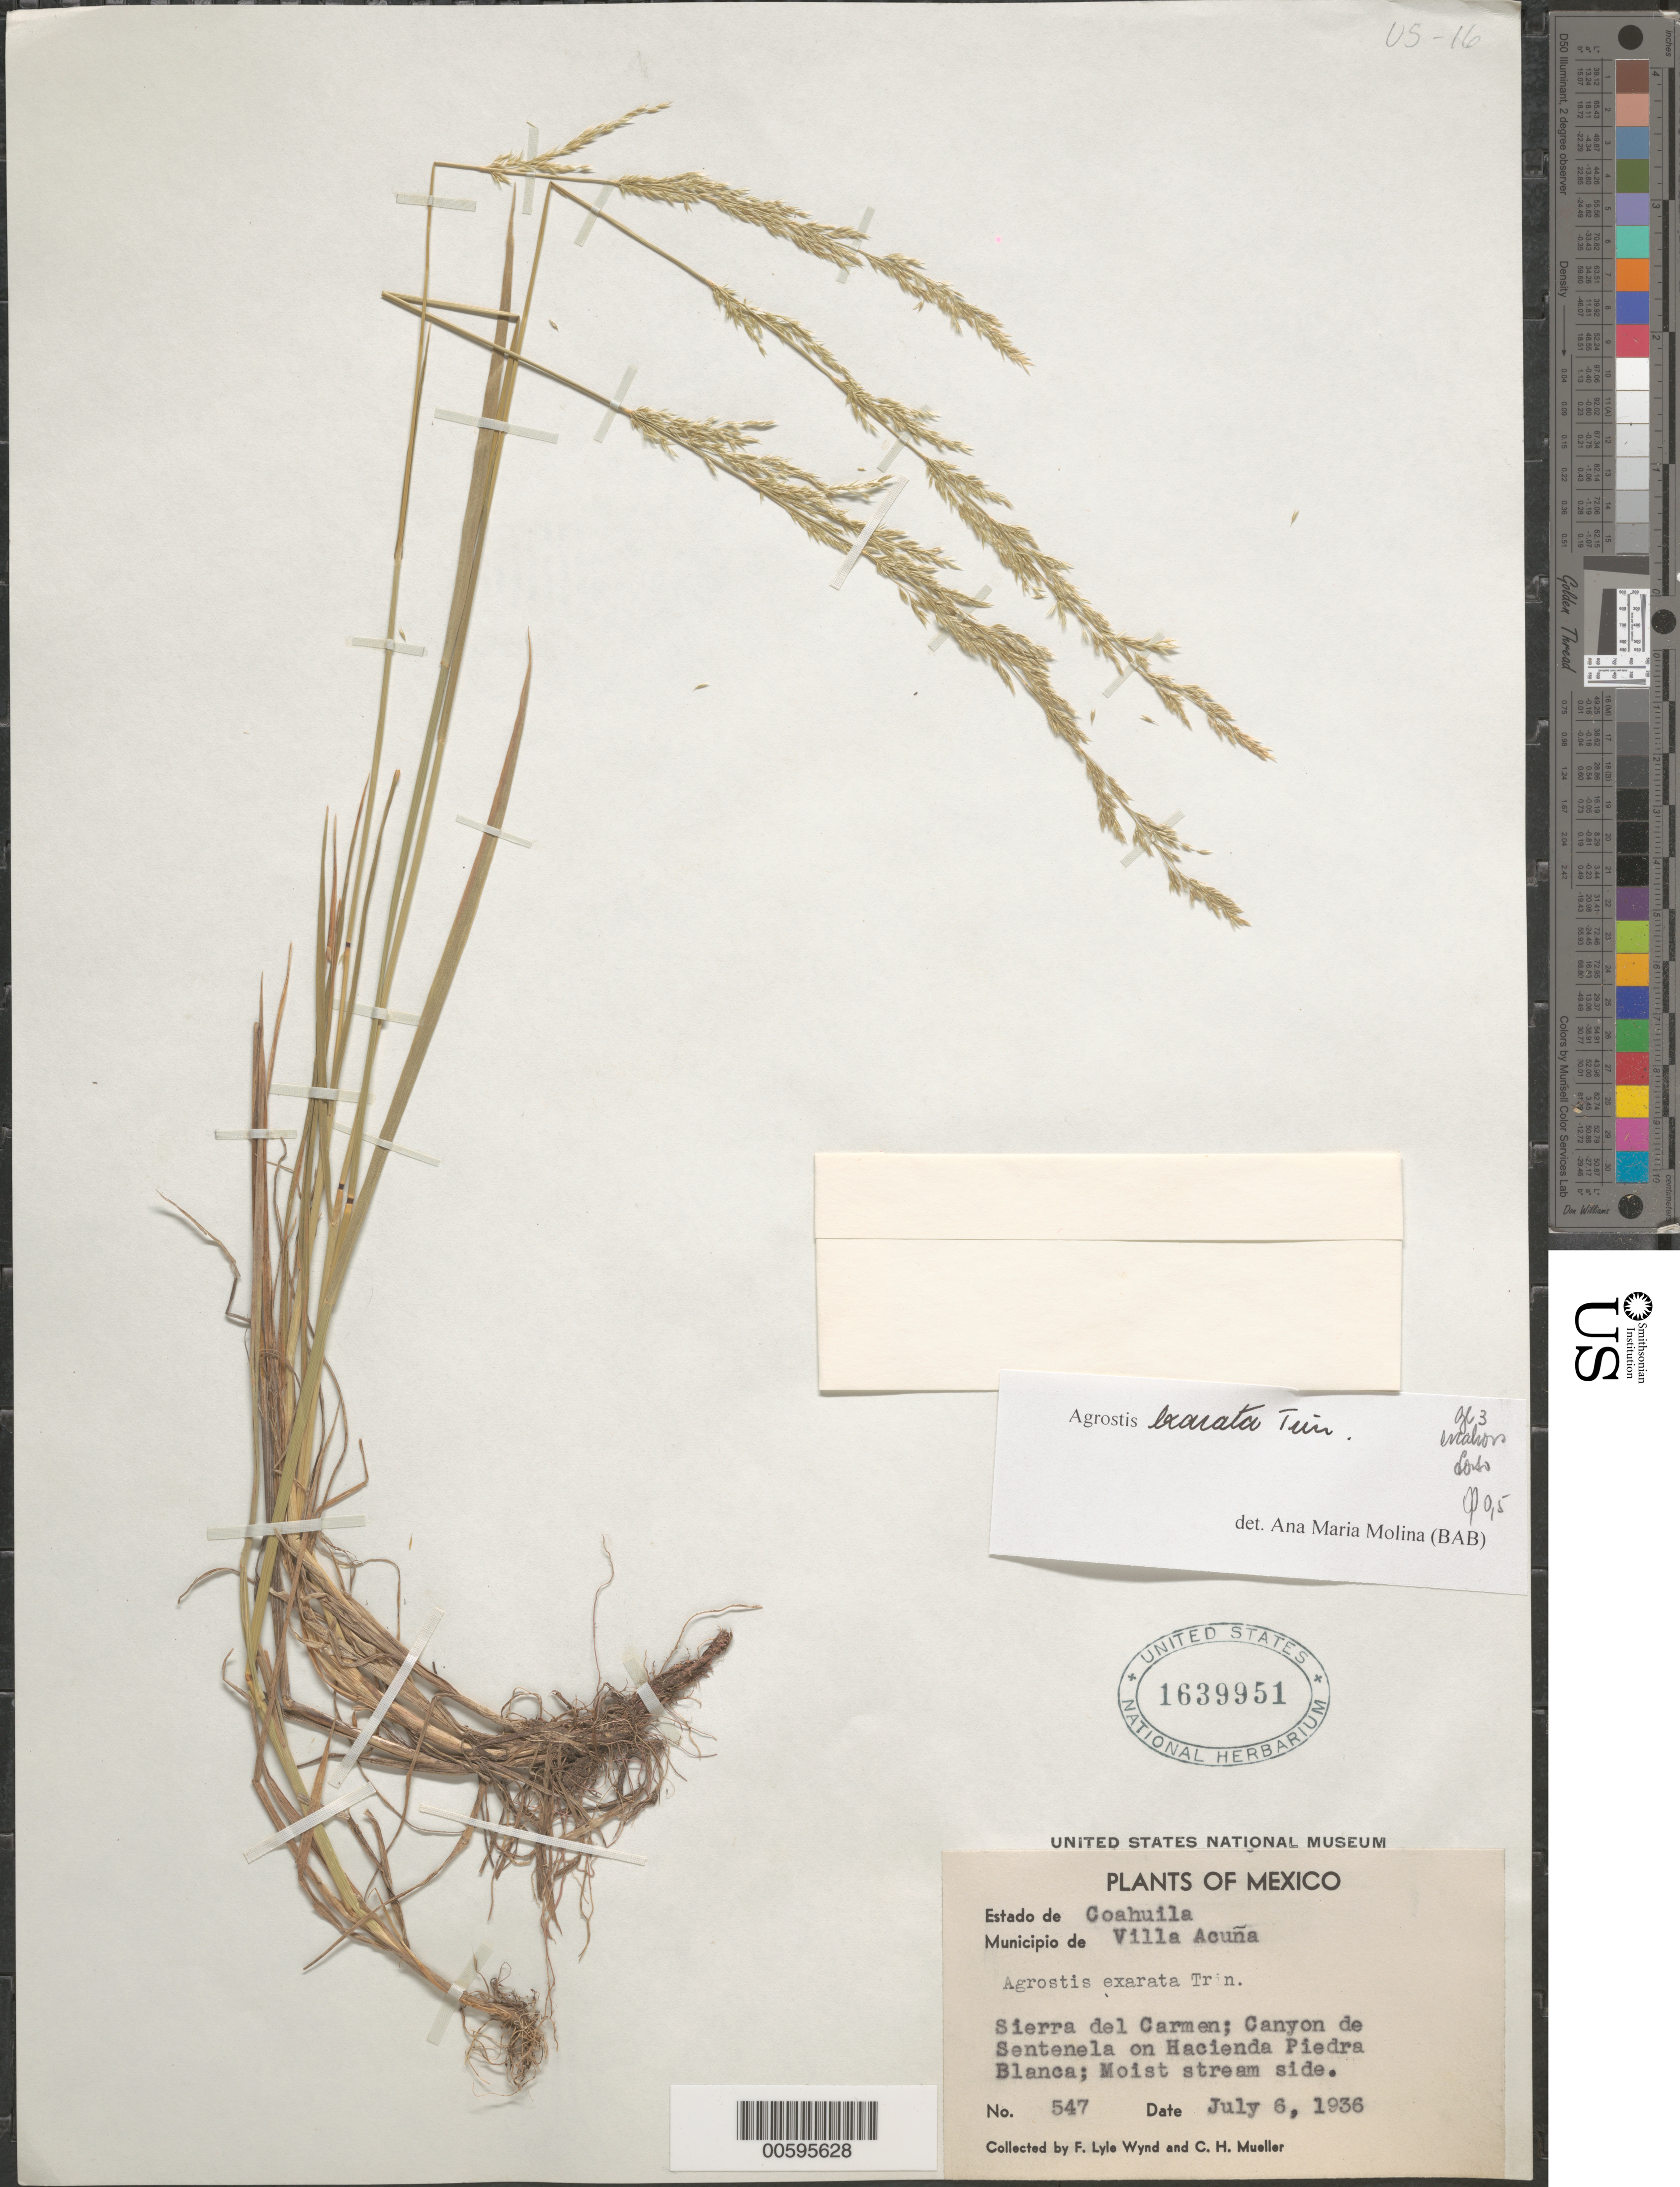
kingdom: Plantae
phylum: Tracheophyta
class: Liliopsida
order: Poales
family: Poaceae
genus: Agrostis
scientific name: Agrostis exarata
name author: Trin.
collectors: F. L. Wynd & C. H. Muller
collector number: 547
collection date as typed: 6 Jul 1936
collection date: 1936-07-06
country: Mexico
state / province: Coahuila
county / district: Acuña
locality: Sierra del Carmen; Canyon de Sentenela on Hacienda Piedra Blanca.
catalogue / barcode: US 1639951